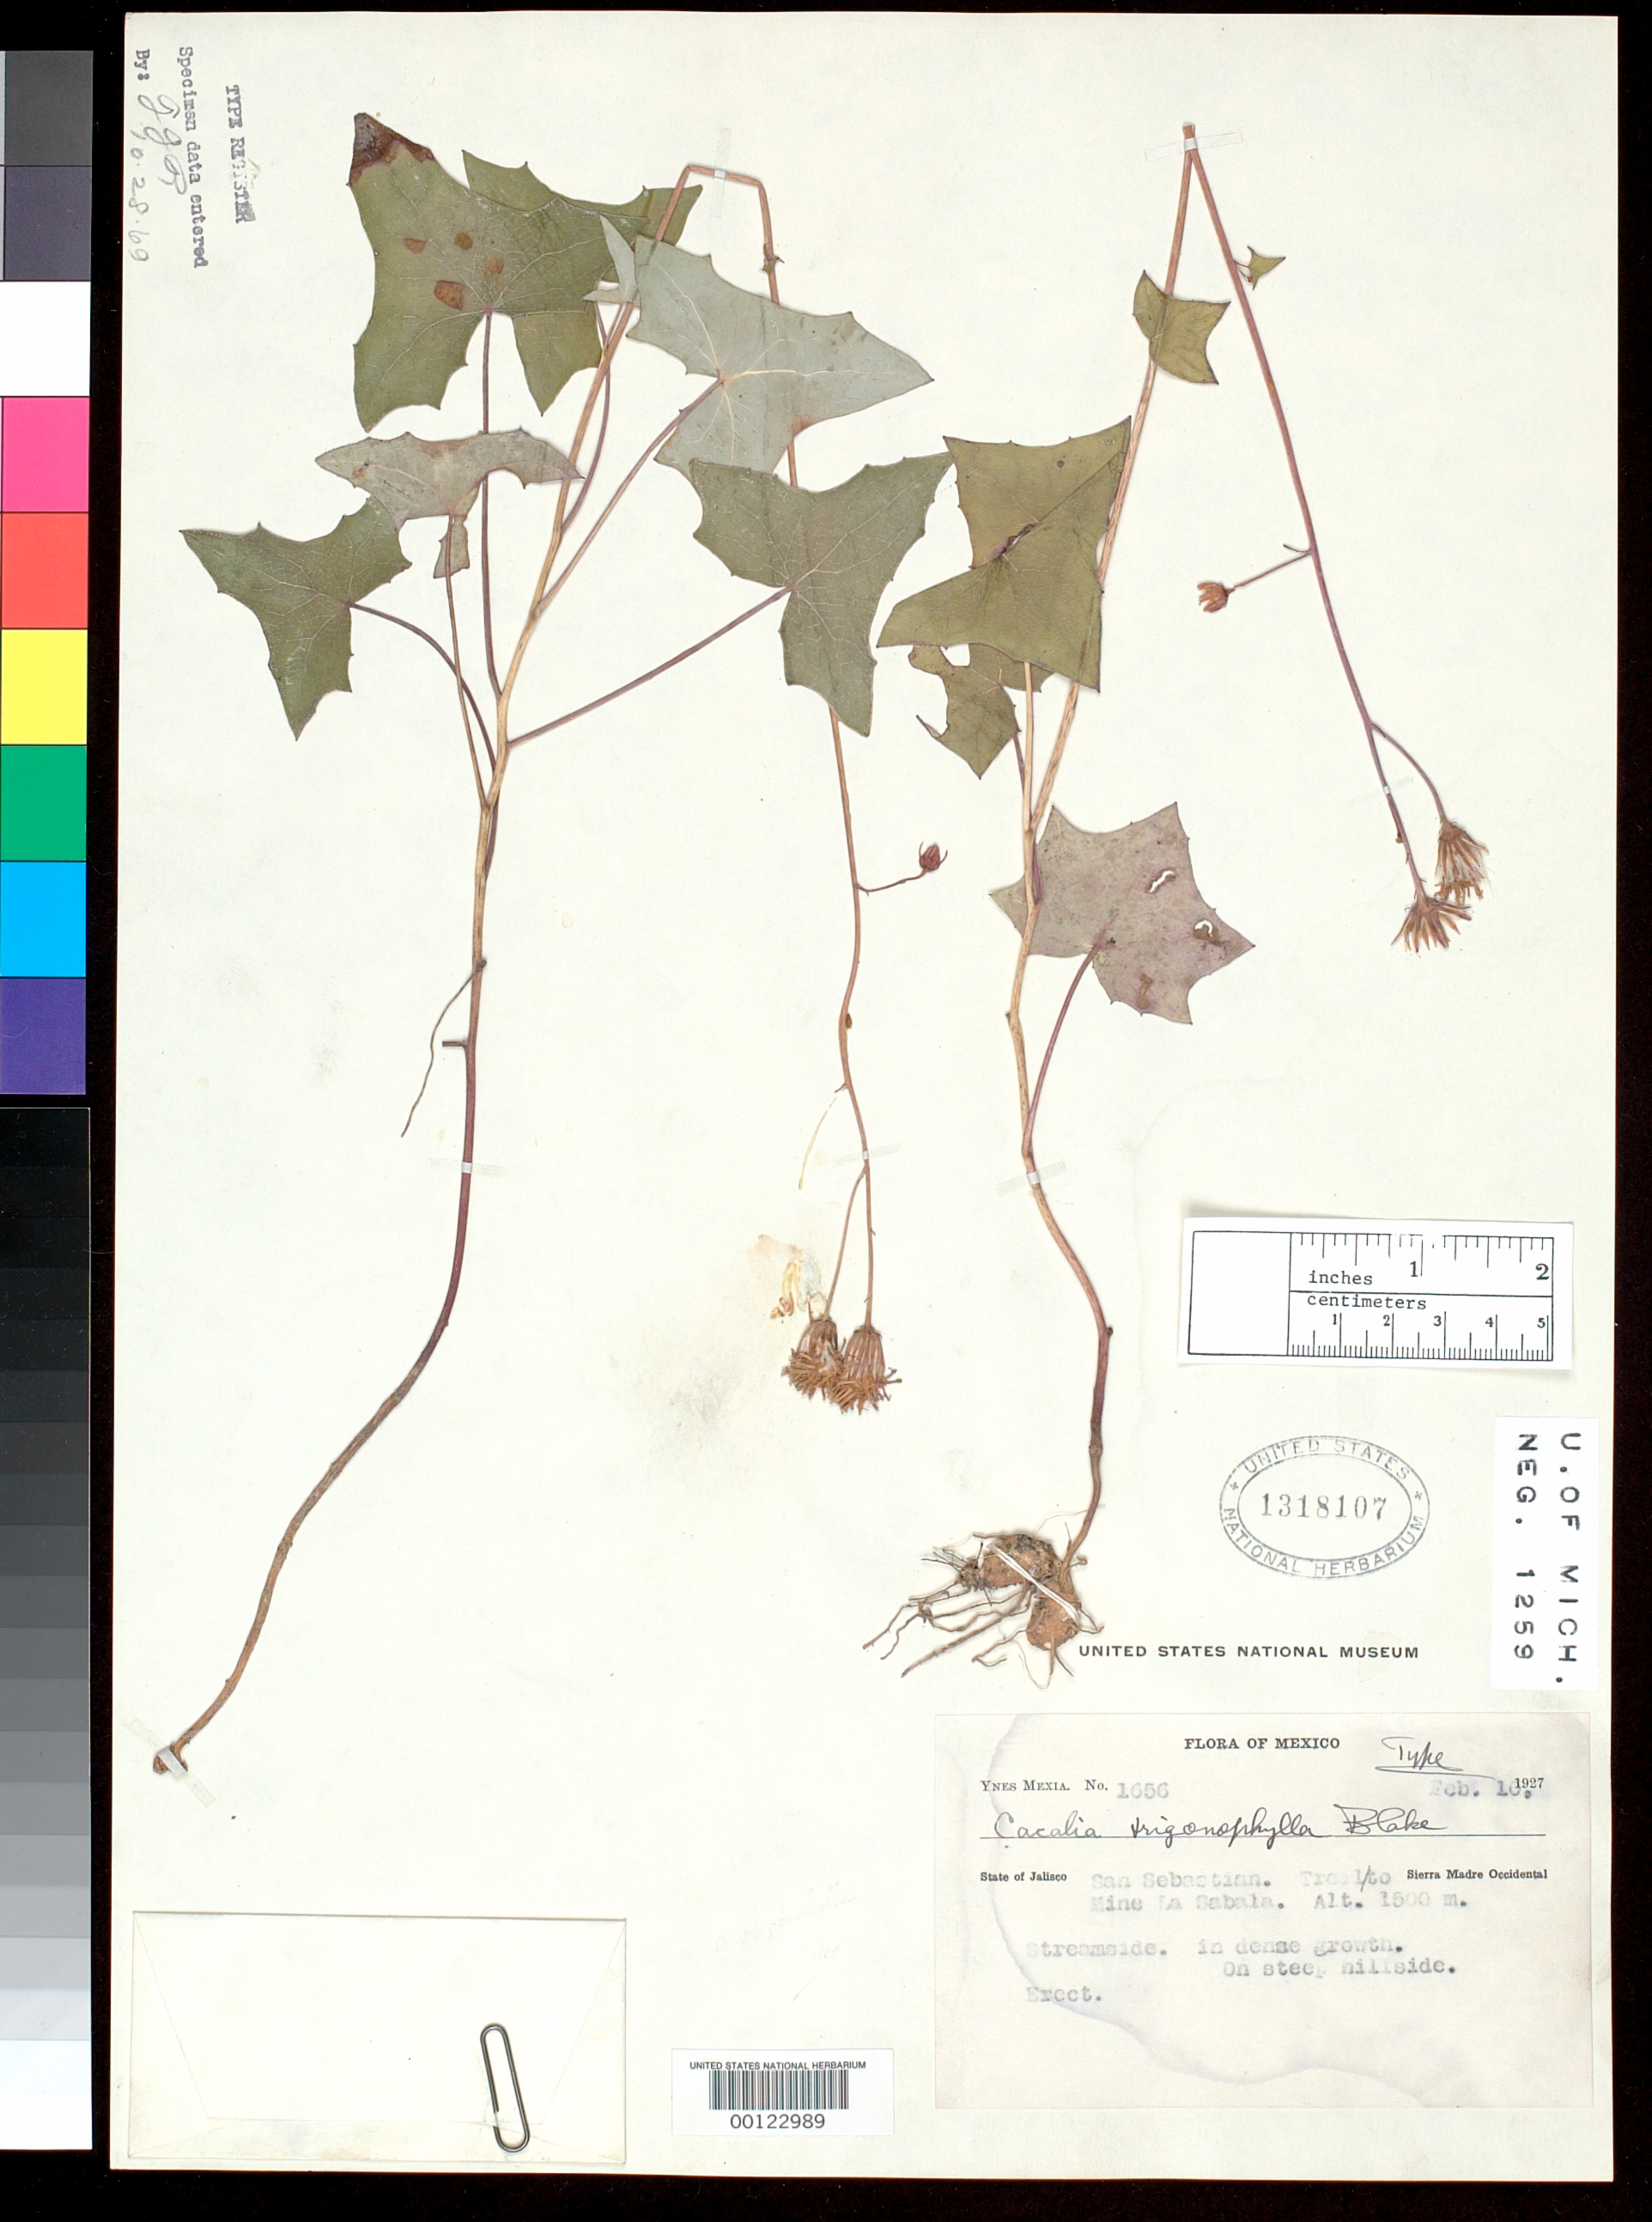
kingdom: Plantae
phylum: Tracheophyta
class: Magnoliopsida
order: Asterales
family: Asteraceae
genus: Cacalia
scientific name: Cacalia trigonophylla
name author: S.F. Blake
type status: Holotype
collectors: Y. Mexia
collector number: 1656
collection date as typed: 10 Feb 1927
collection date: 1927-02-10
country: Mexico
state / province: Jalisco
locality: San Sebastian, trail to La Sabala Mine, Sierra Madre Occidental.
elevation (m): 1500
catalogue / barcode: US 1318107